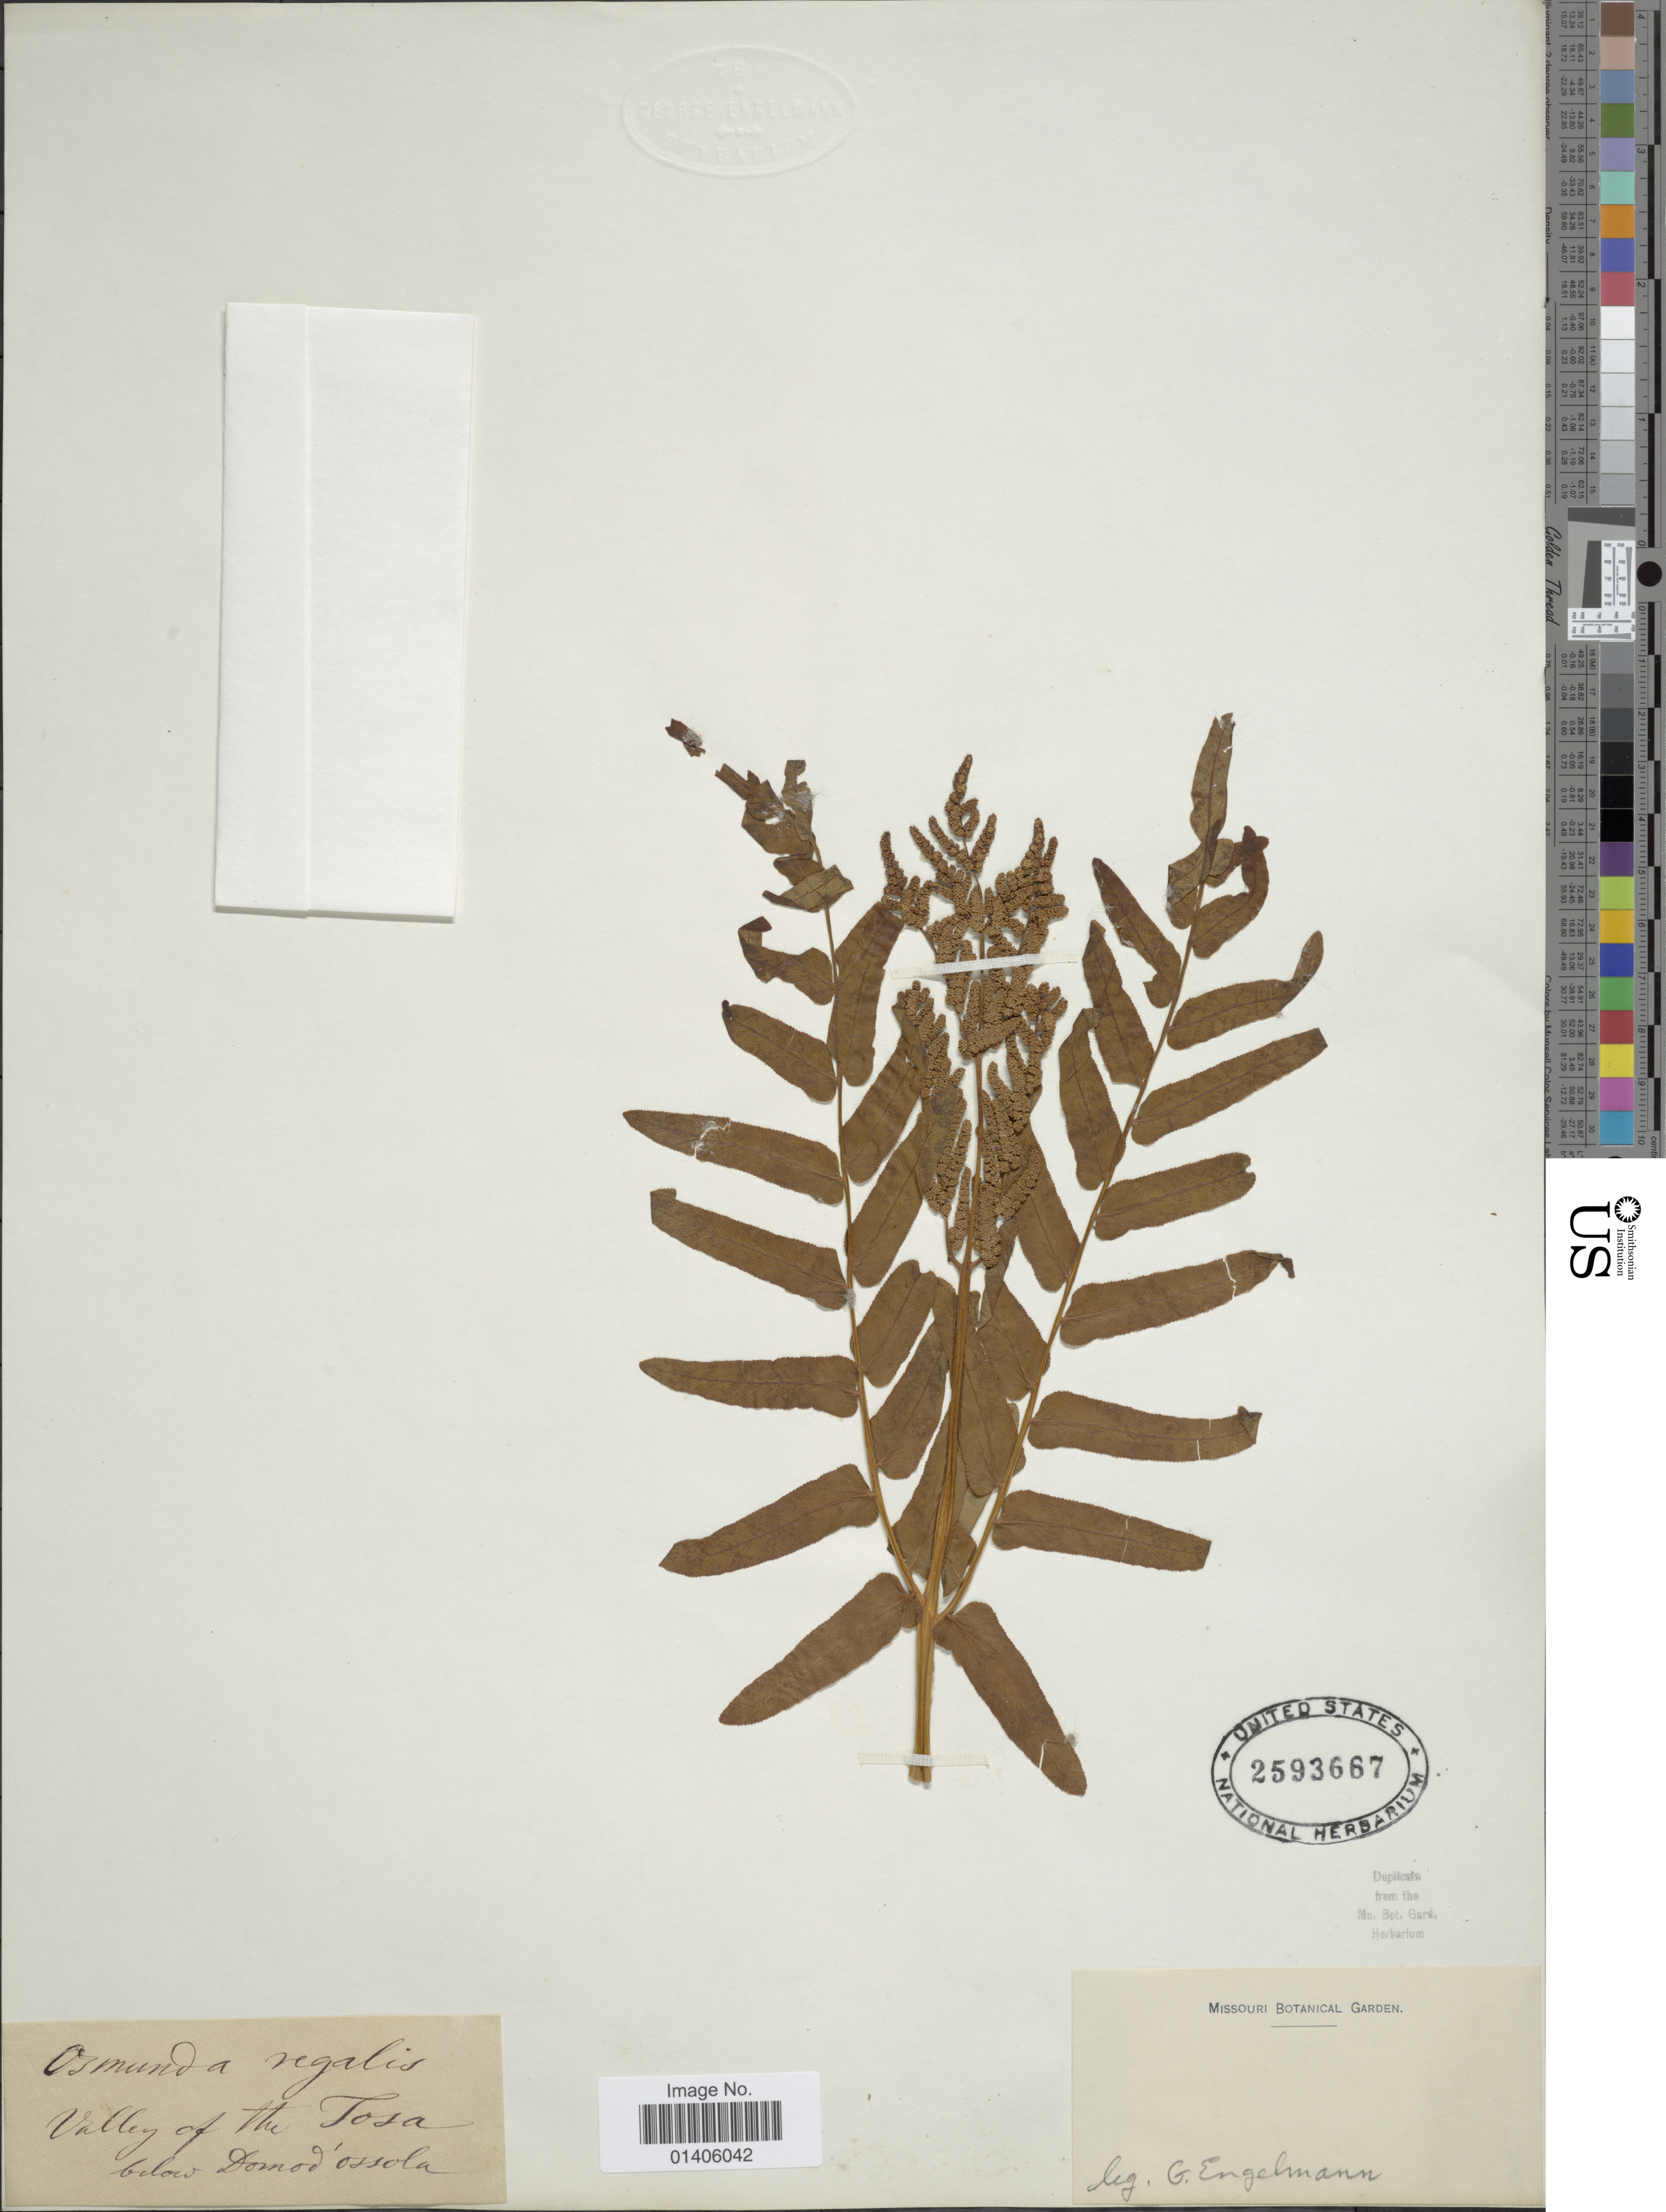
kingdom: Plantae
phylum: Tracheophyta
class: Polypodiopsida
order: Osmundales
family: Osmundaceae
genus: Osmunda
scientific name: Osmunda regalis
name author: L.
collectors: G. Engelmann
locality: Valley of the Tosa below Domod'ossola [interpreted]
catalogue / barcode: US 2593667